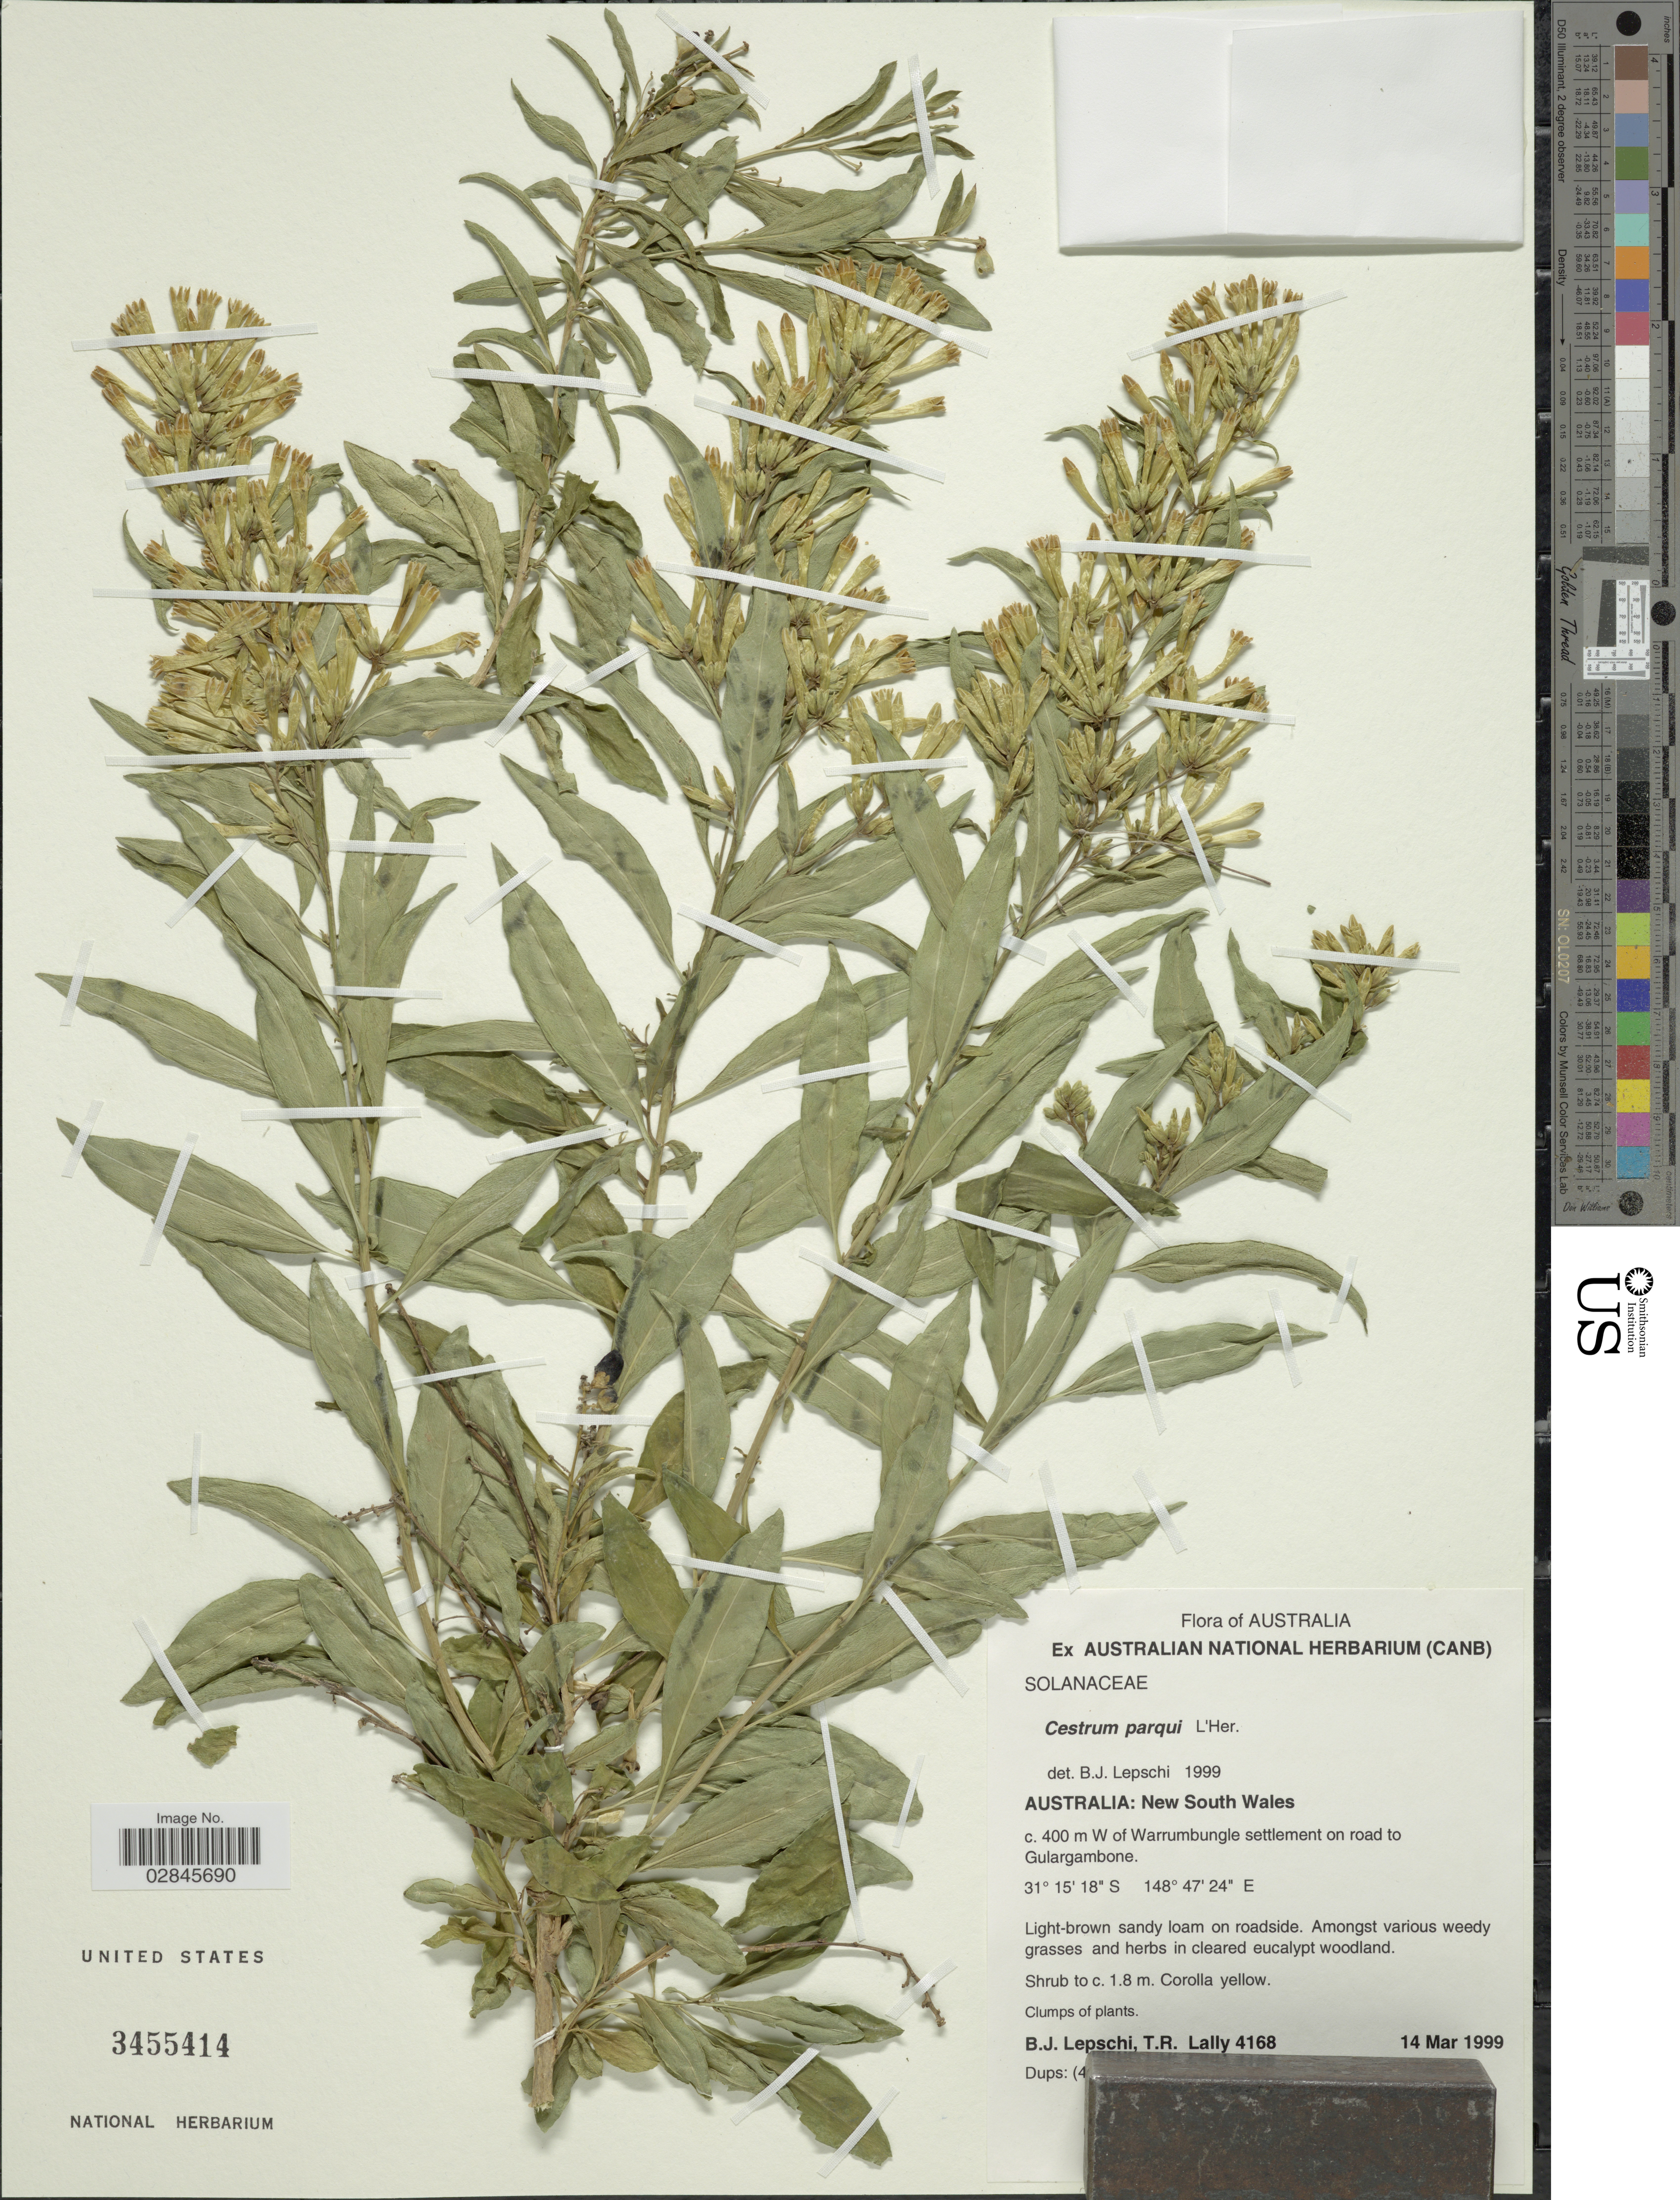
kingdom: Plantae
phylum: Tracheophyta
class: Magnoliopsida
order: Solanales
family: Solanaceae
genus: Cestrum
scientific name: Cestrum parqui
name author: L'Hér.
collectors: B. Lepschi & T. R. Lally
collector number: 4168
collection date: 1999-03-14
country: Australia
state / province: New South Wales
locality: C. 400 m W of Warrumbungle settlement on road to Gulargambone.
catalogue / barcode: US 3455414